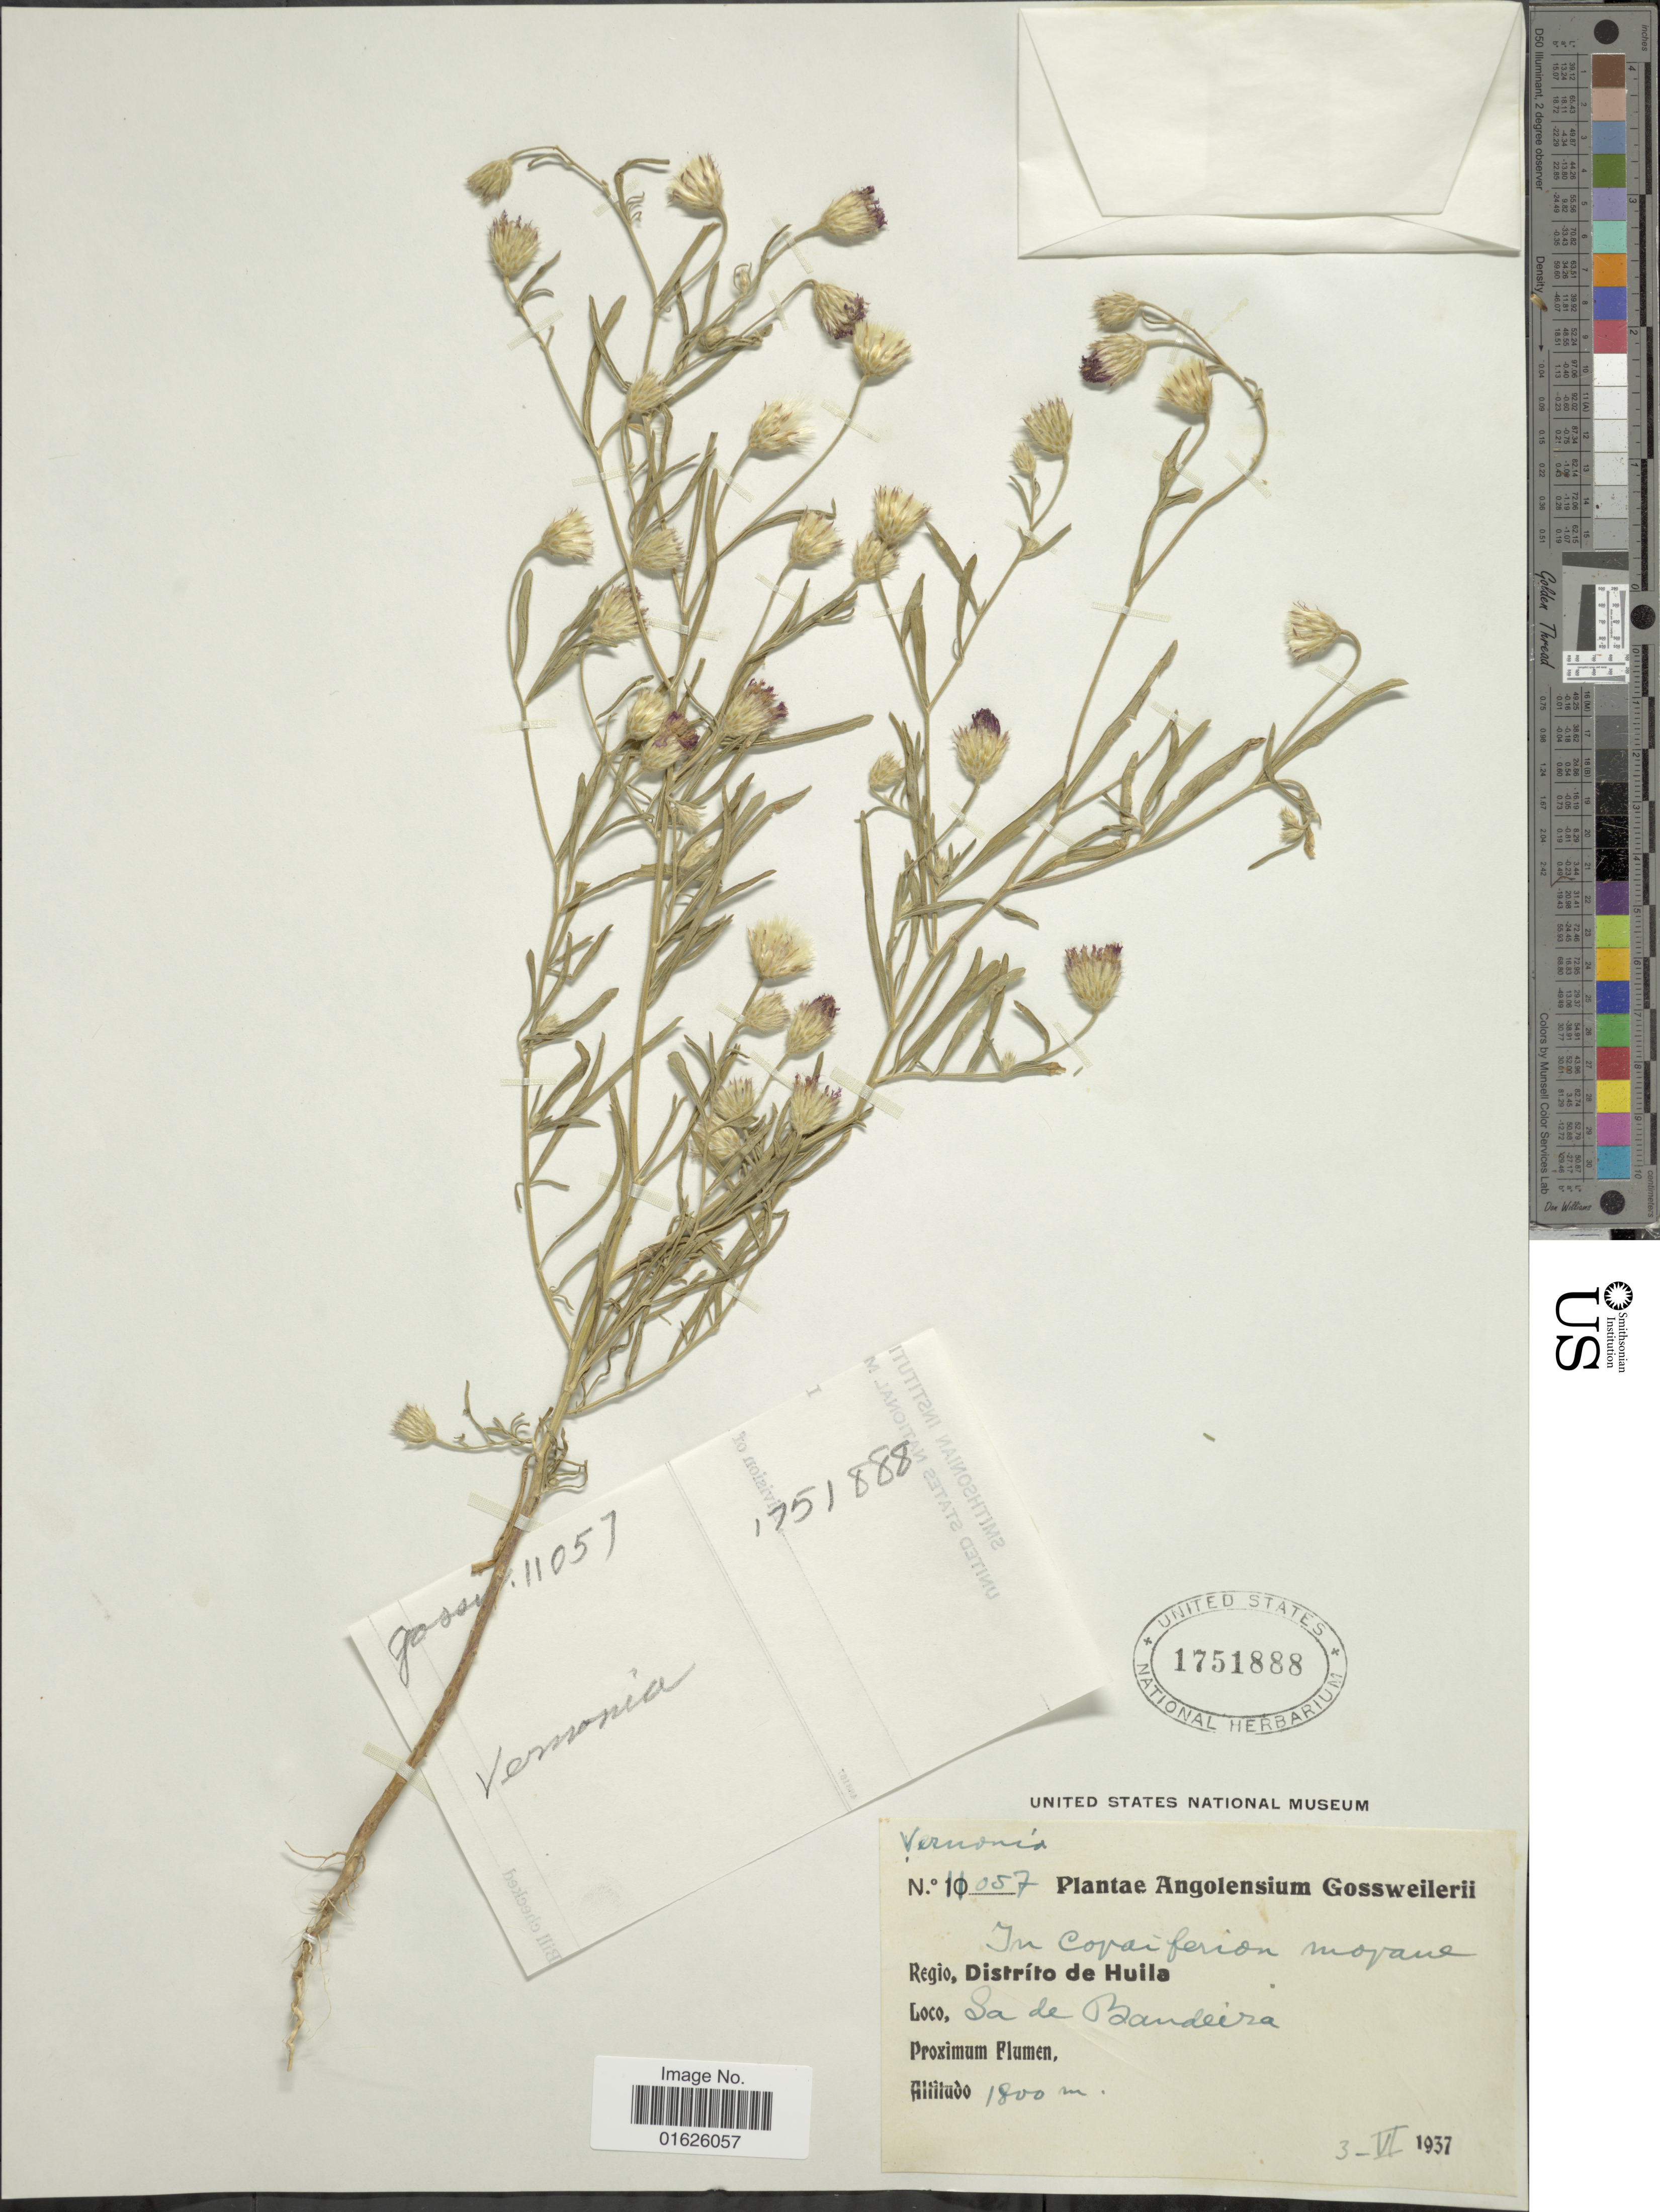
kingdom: Plantae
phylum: Tracheophyta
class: Magnoliopsida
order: Asterales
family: Asteraceae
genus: Polydora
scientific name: Polydora sp.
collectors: -. Gossweiler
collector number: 11057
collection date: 1937-06-03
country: Angola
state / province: Huila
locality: Distrito de Huila, Sa de Bandeira.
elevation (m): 1800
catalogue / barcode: US 1751888